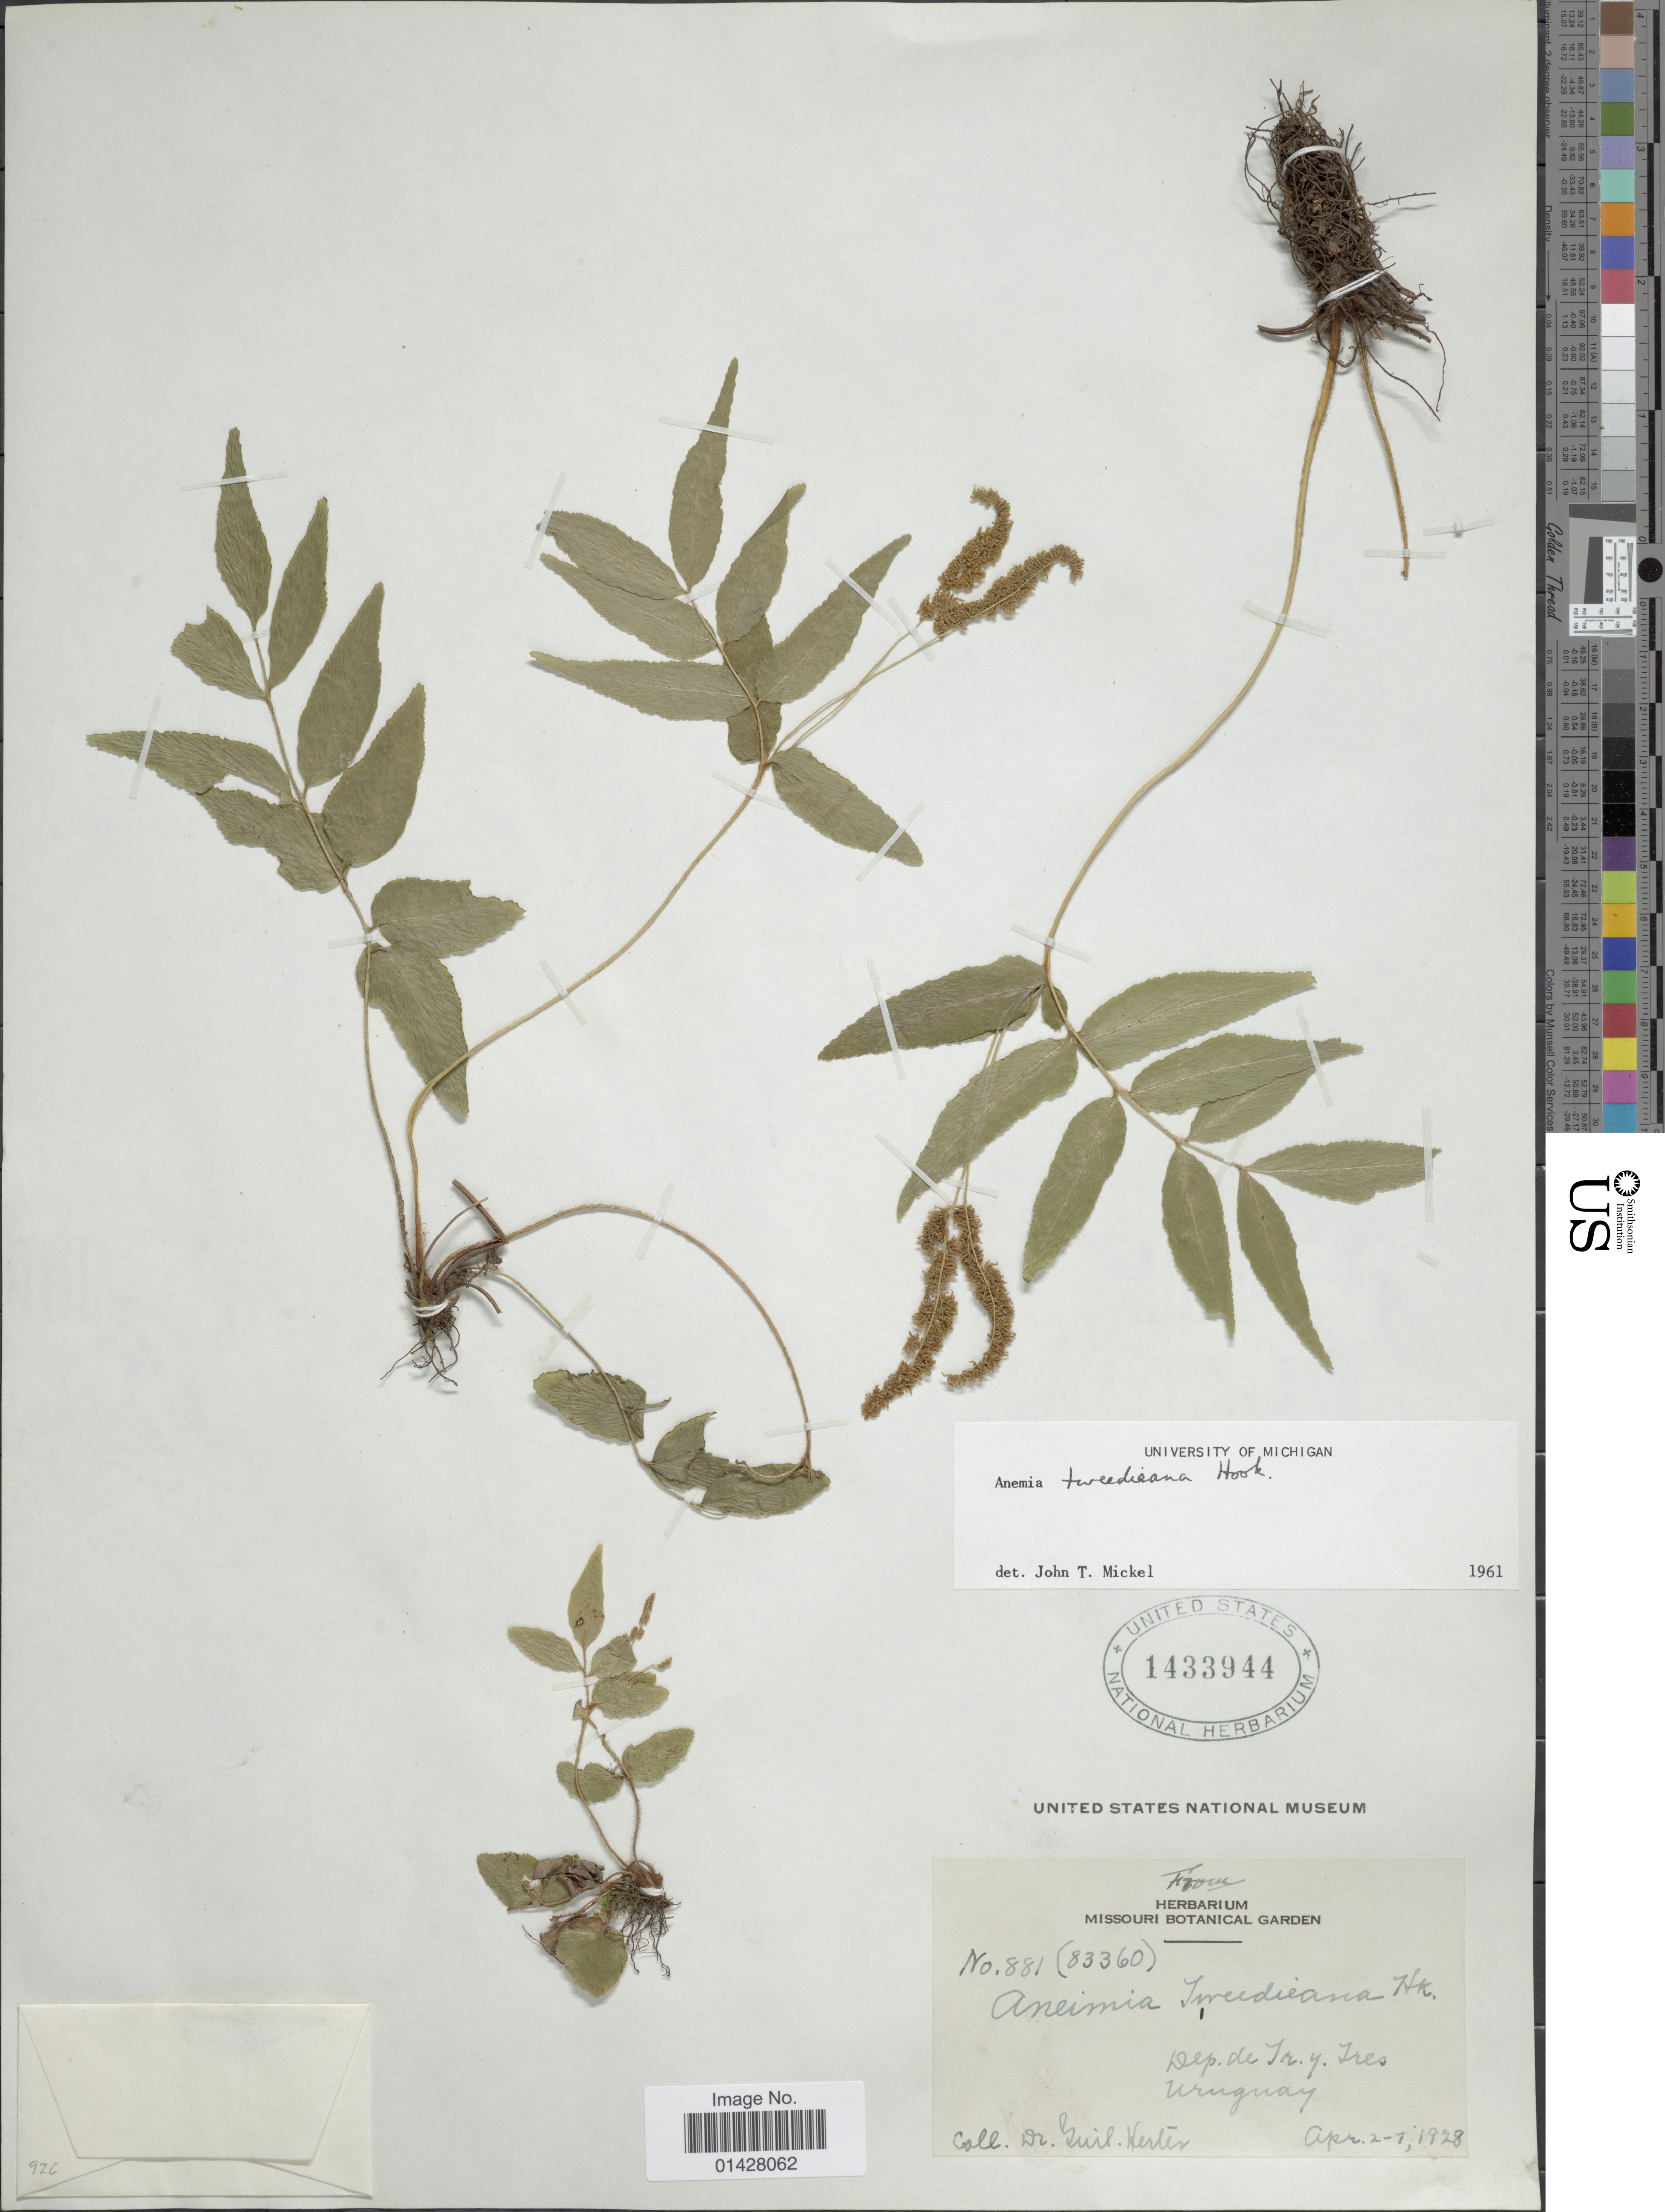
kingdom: Plantae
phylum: Tracheophyta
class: Polypodiopsida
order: Schizaeales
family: Anemiaceae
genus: Anemia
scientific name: Anemia phyllitidis var. tweedieana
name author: Hook.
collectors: W. G. Herter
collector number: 881/83360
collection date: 1928-04-02/1928-04-07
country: Uruguay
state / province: Treinta y Tres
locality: Dep. de Tr. y. Tres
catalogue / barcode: US 1433944